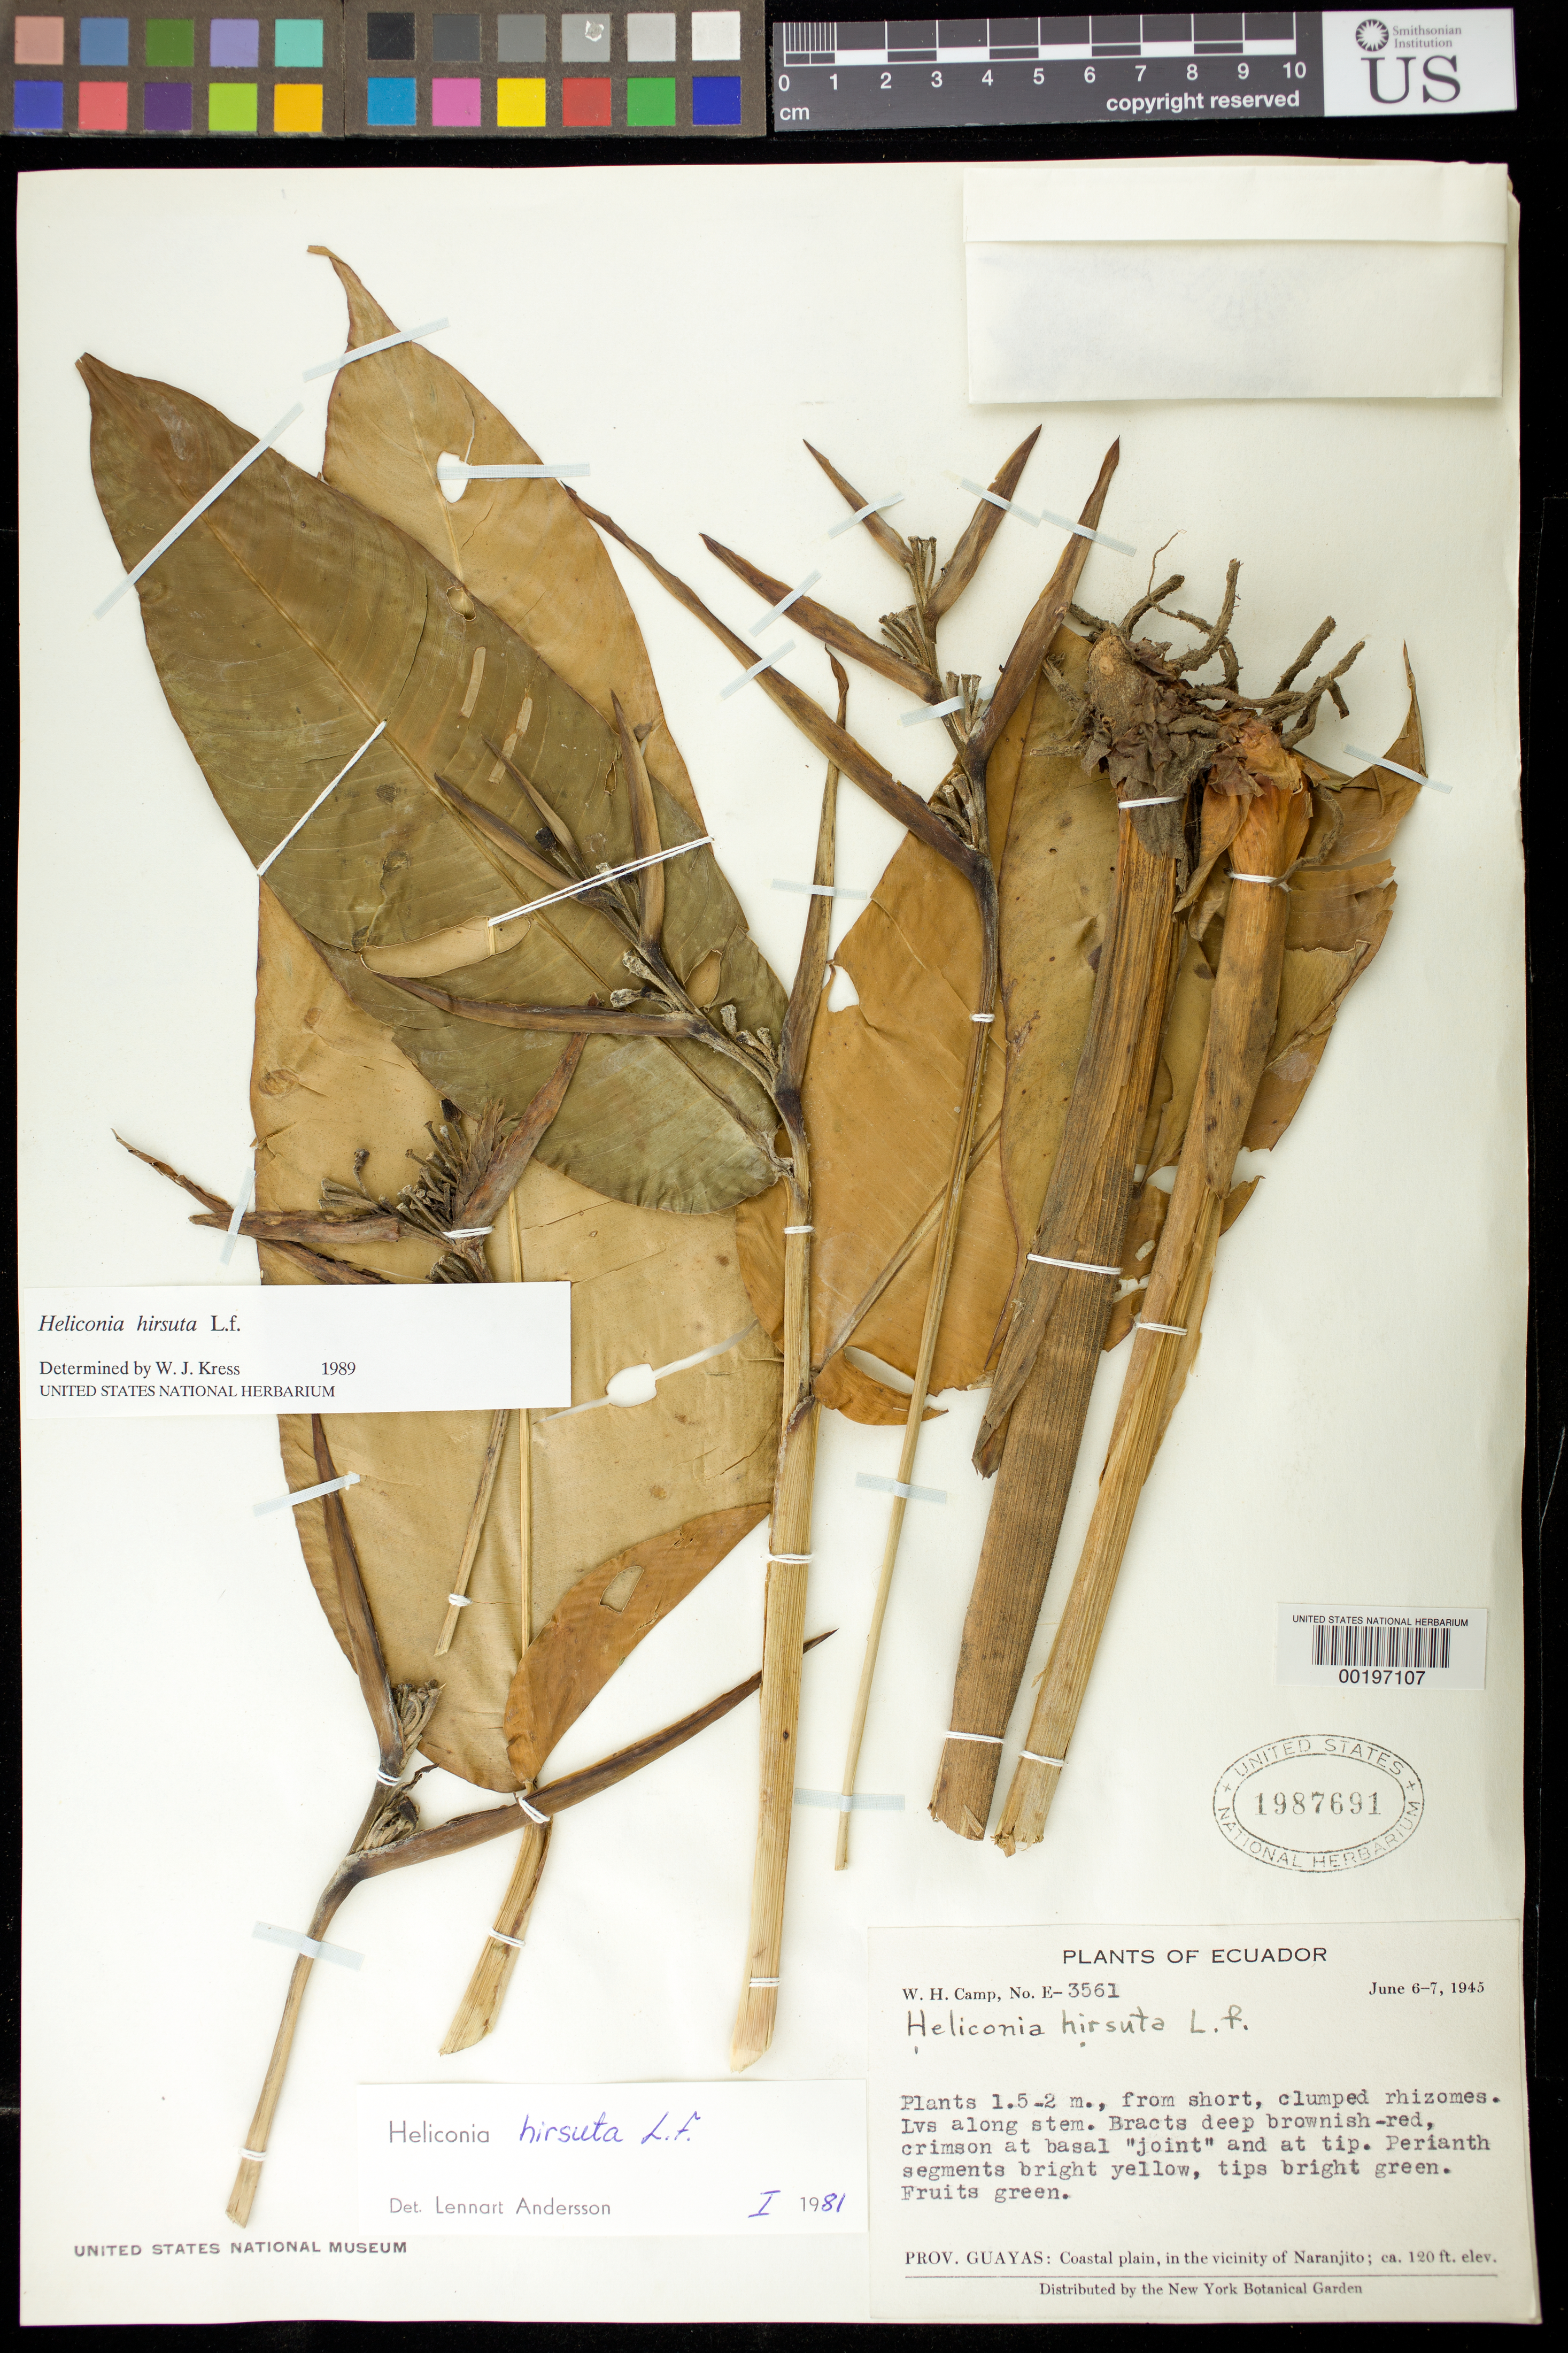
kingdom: Plantae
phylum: Tracheophyta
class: Liliopsida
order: Zingiberales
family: Heliconiaceae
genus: Heliconia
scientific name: Heliconia hirsuta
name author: L. f.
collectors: W. H. Camp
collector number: E-3561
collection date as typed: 06 Jun 1945 to 07 Jun 1945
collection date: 1945-06-06/1945-06-07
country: Ecuador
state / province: Guayas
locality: Coastal plain, in vicinity of Naranjito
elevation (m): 37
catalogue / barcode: US 1987691